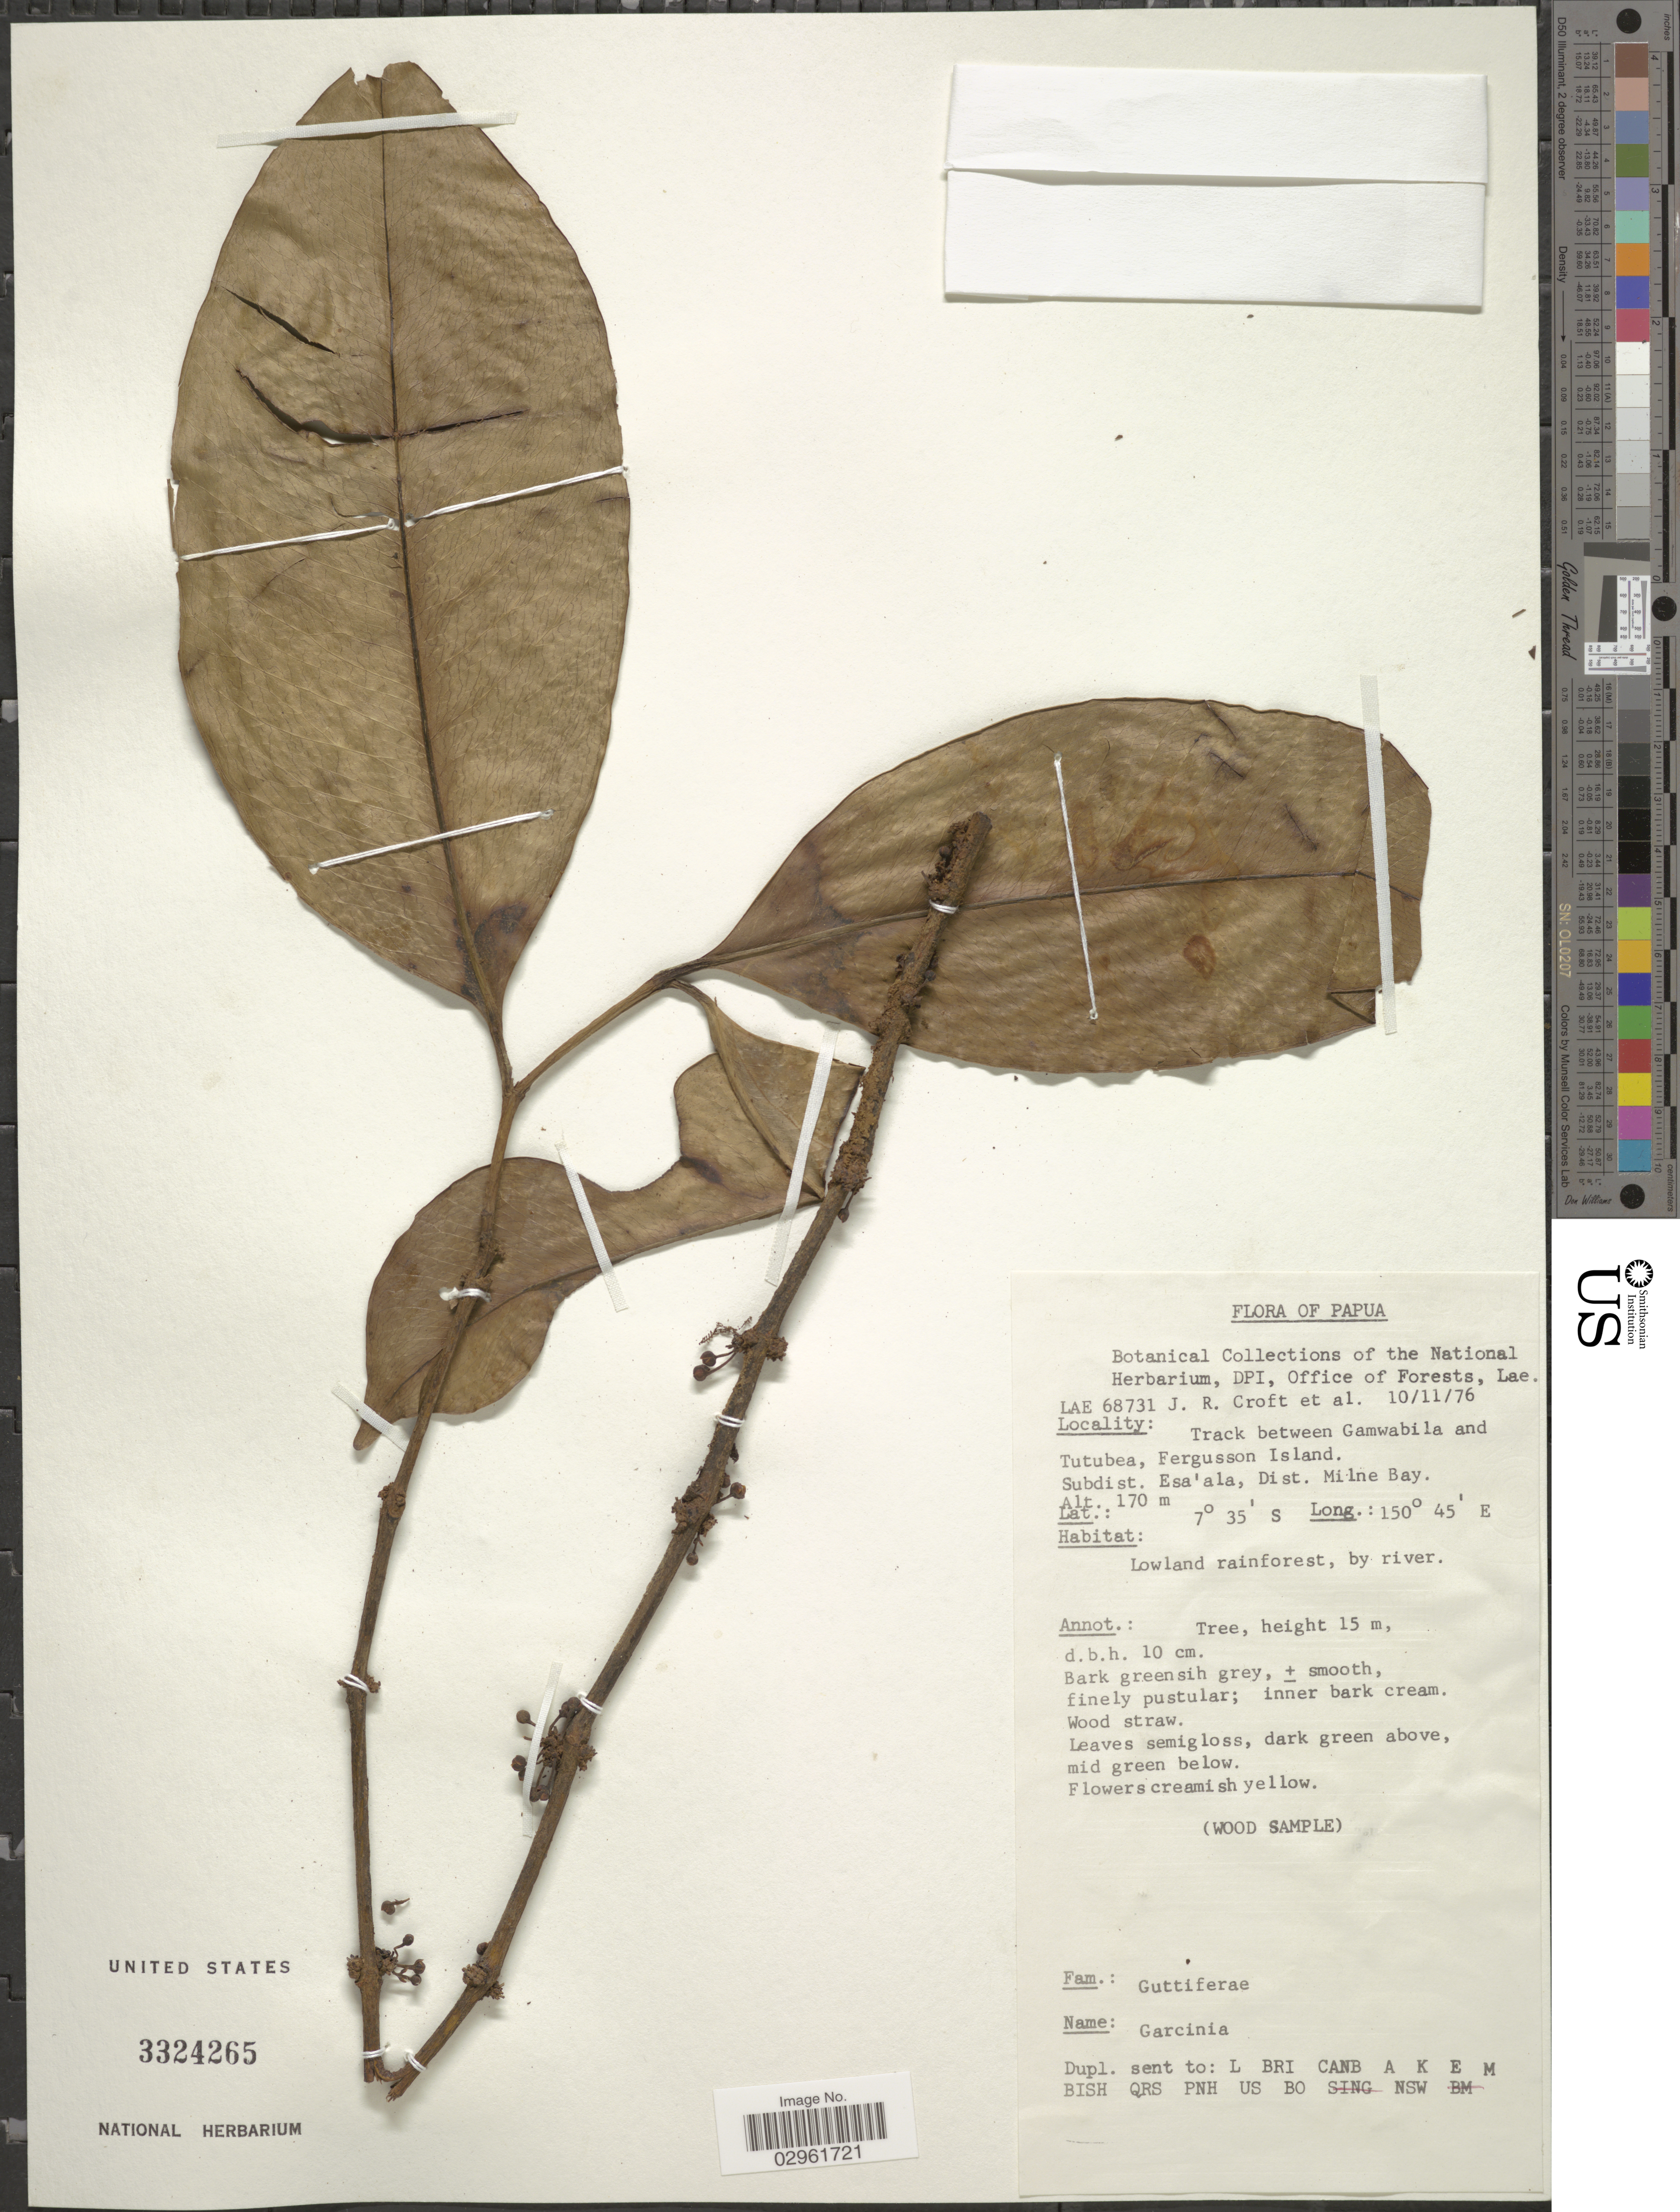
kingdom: Plantae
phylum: Tracheophyta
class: Magnoliopsida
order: Malpighiales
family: Clusiaceae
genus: Garcinia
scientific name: Garcinia sp.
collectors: J. R. Croft & et al.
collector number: LAE68731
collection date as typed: Transcribed d/m/y: 10/11/76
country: Papua New Guinea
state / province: Milne Bay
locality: Track between Gamwabila and Tutubea, Ferguson Island. Subdist. Esa'ala, Dist. Milne Bay.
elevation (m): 170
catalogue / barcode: US 3324265